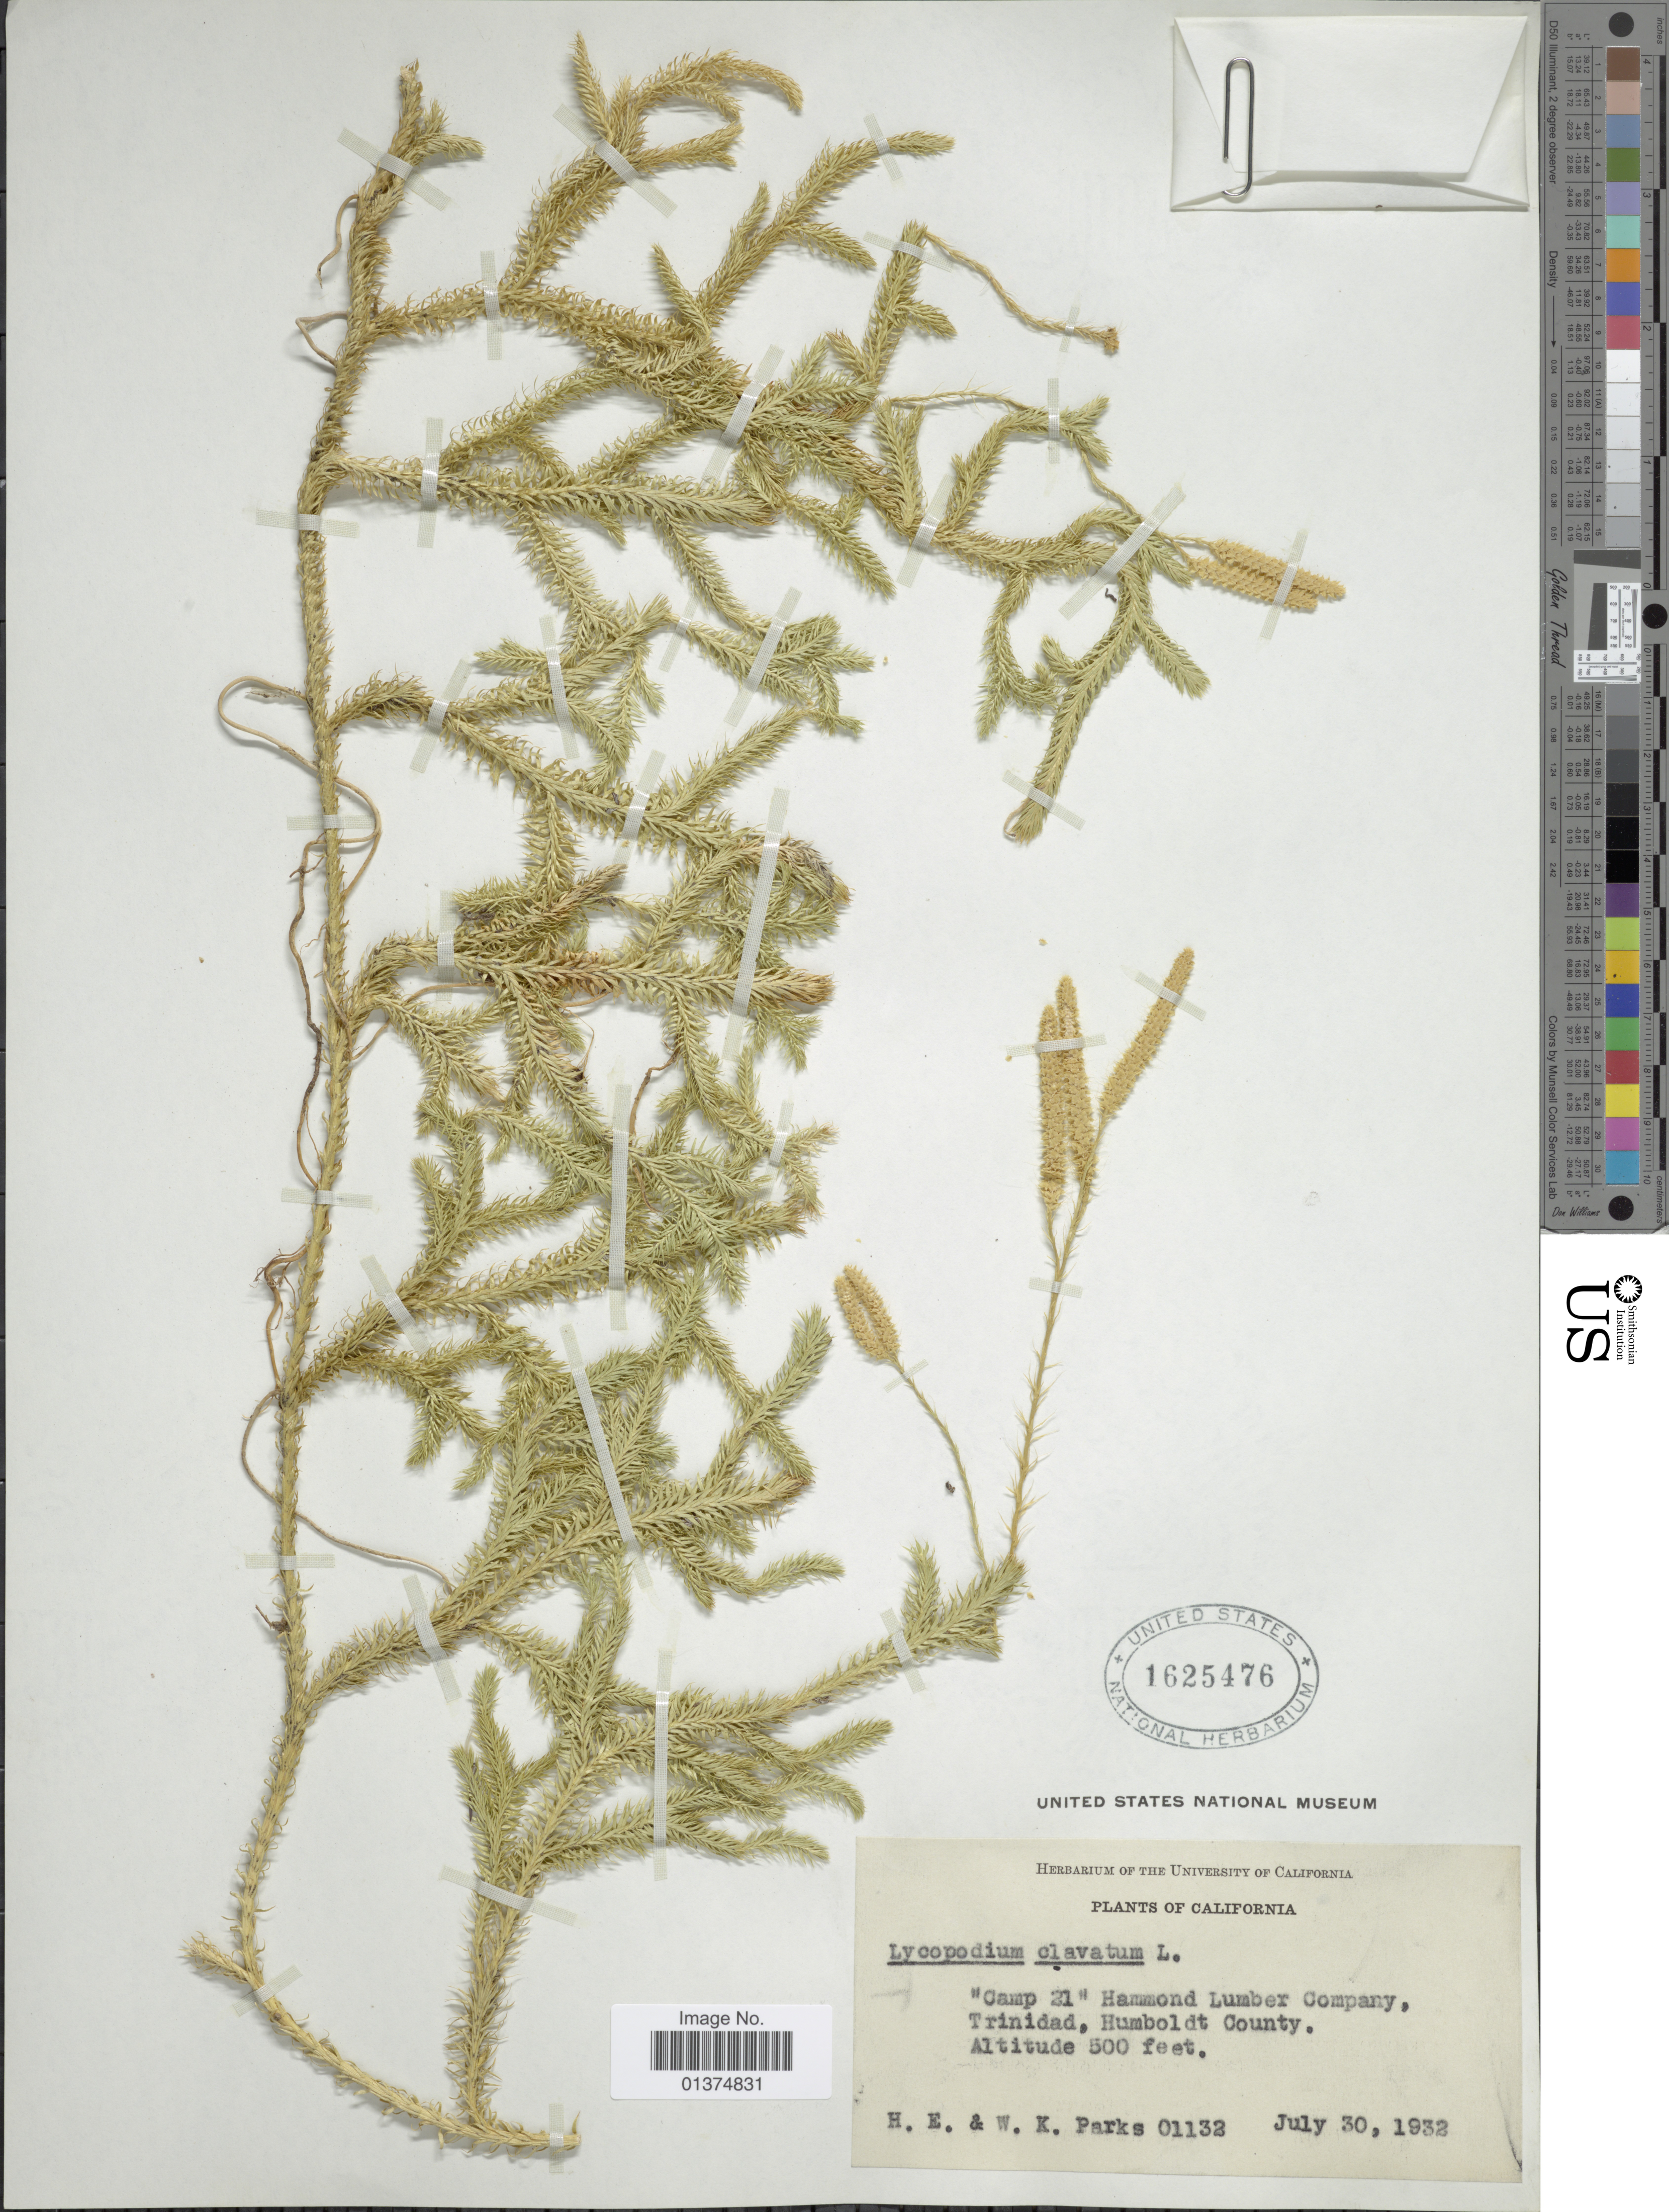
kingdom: Plantae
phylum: Tracheophyta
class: Lycopodiopsida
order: Lycopodiales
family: Lycopodiaceae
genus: Lycopodium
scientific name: Lycopodium clavatum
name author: L.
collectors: H. E. Parks & W. Parks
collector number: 1132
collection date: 1932-07-30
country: United States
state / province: California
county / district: Humboldt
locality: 'Camp 21' Hammond Lumber Company Trinidad, Humboldt County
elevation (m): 152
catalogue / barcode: US 1625476